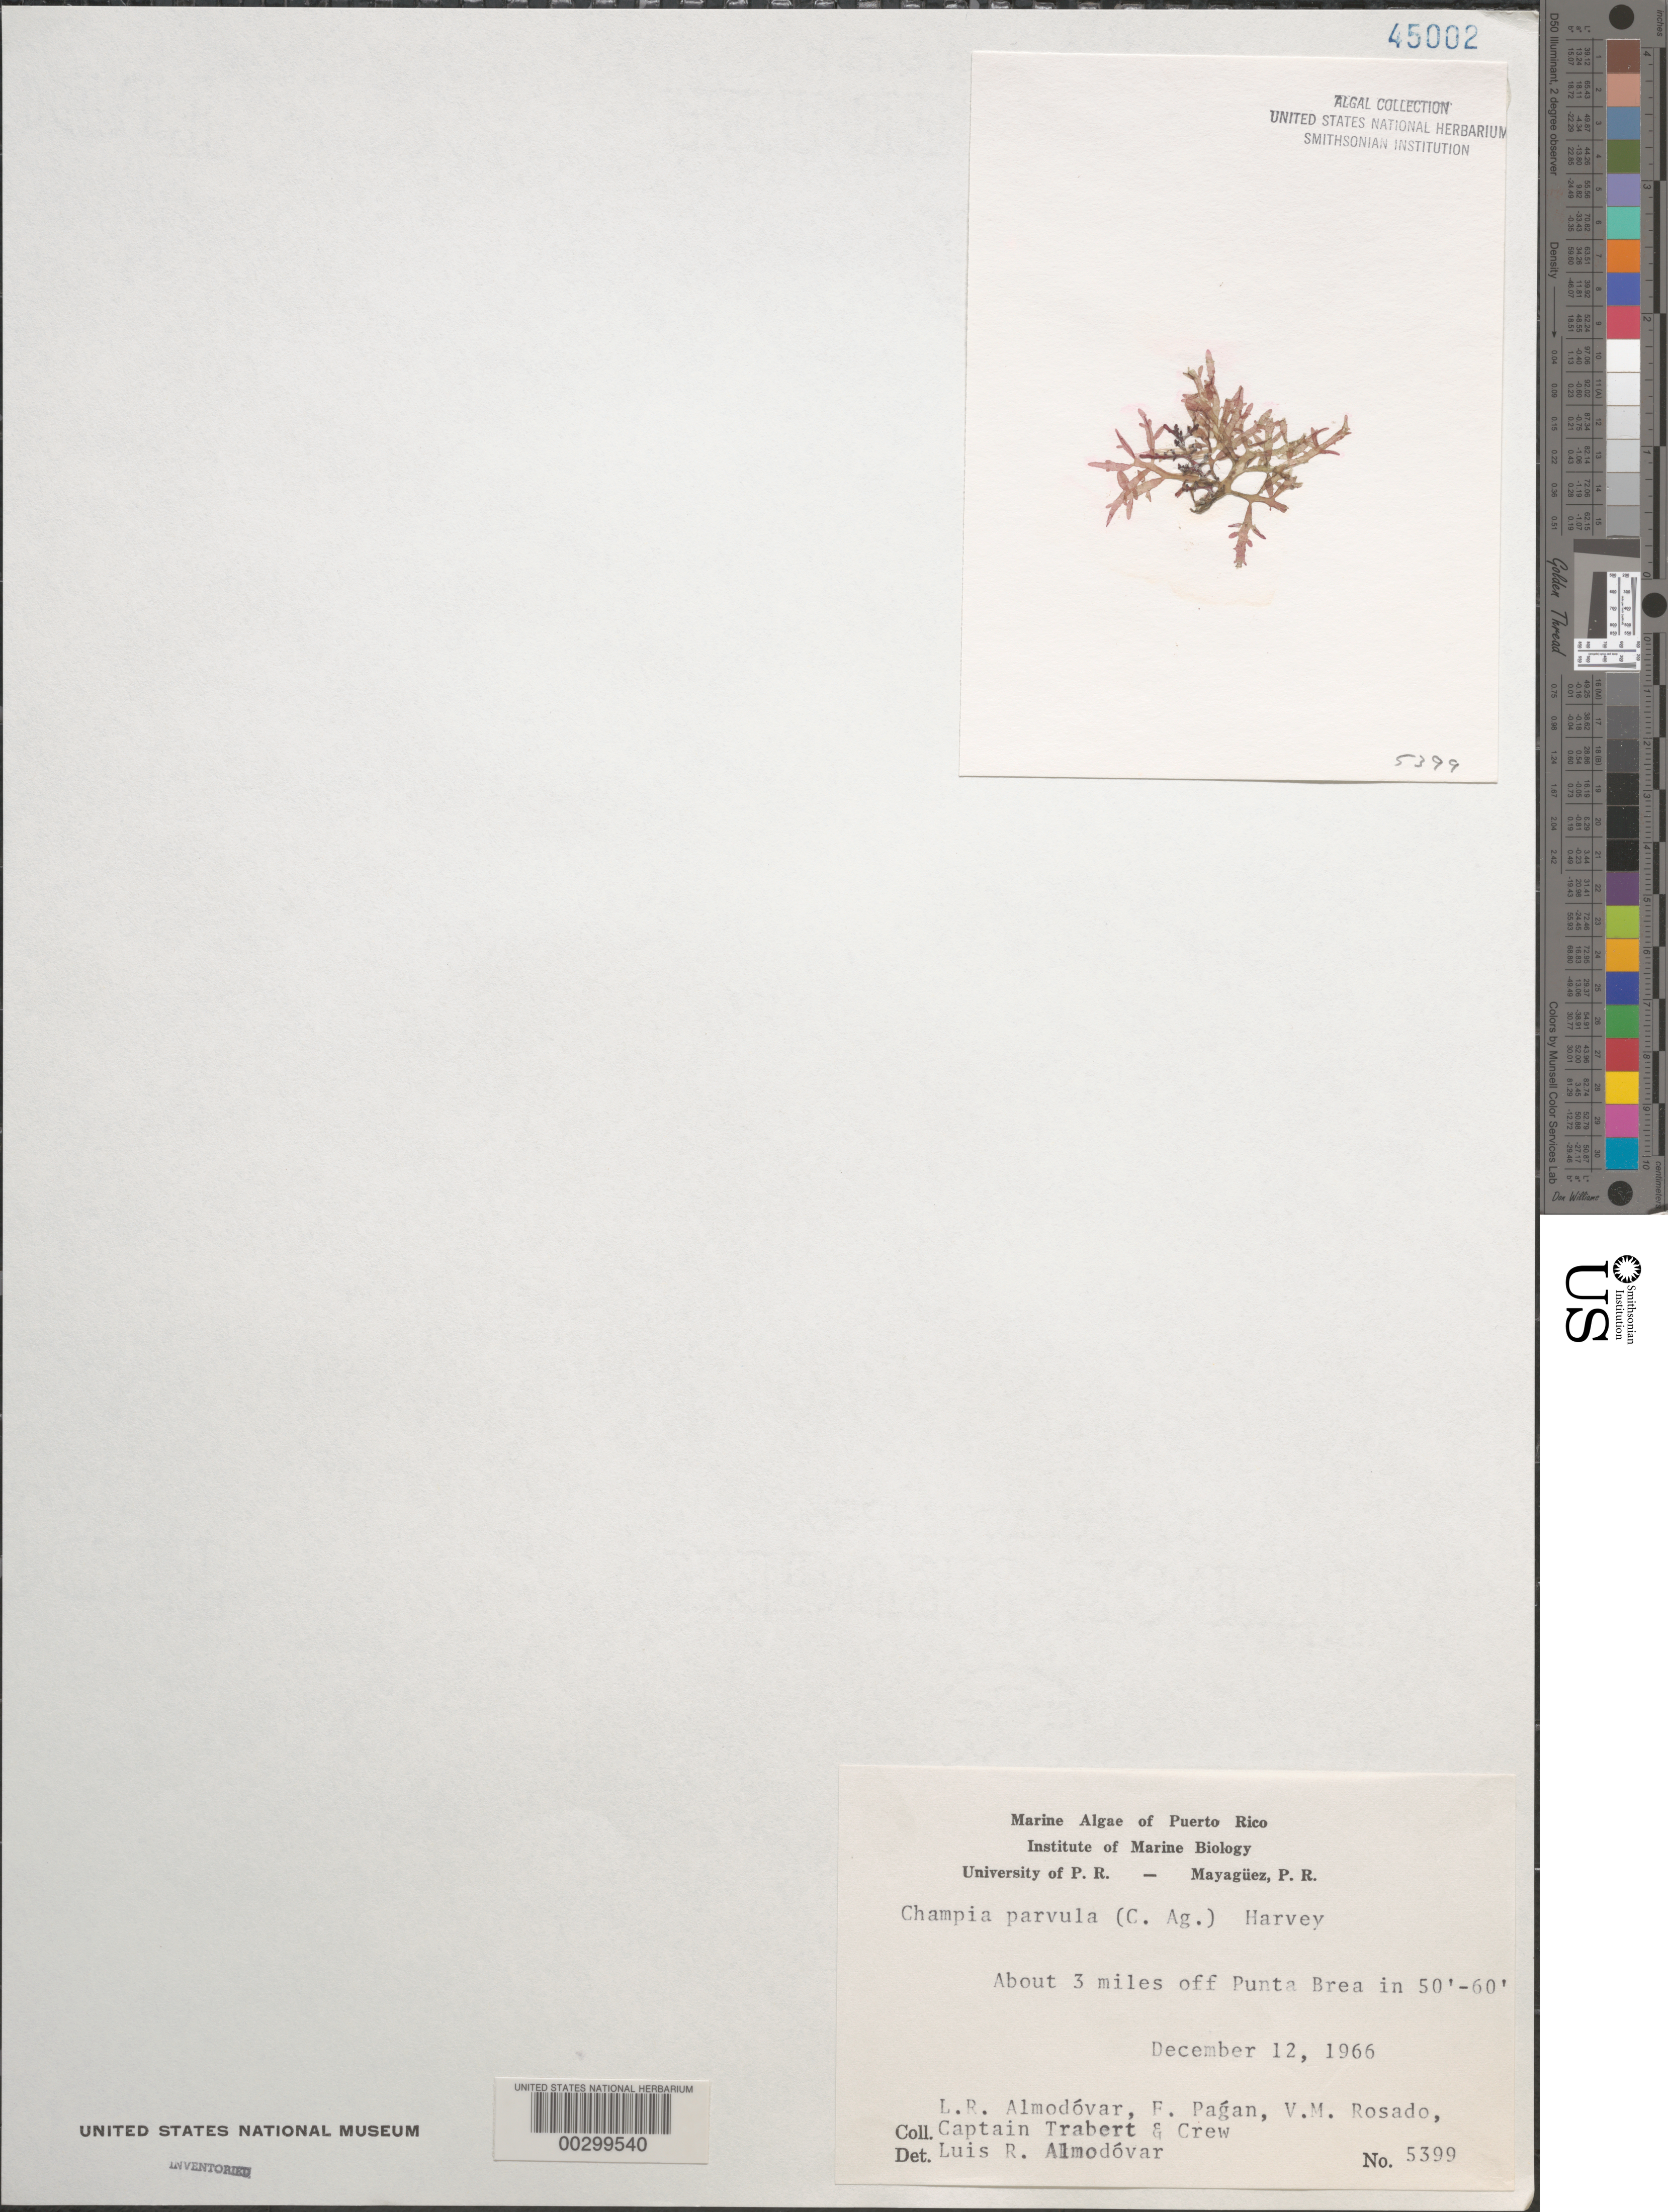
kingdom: Plantae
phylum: Rhodophyta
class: Florideophyceae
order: Rhodymeniales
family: Champiaceae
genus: Champia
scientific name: Champia parvula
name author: (C. Agardh) Harv.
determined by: Almodovar, L. R.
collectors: L. Almodovar, F. Pagan, V. Rosado, C. Trabert & Crew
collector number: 5399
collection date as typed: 12 Dec 1966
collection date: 1966-12-12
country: Puerto Rico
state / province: Guanica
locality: Ca. 3 miles off punta brea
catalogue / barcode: US 45002